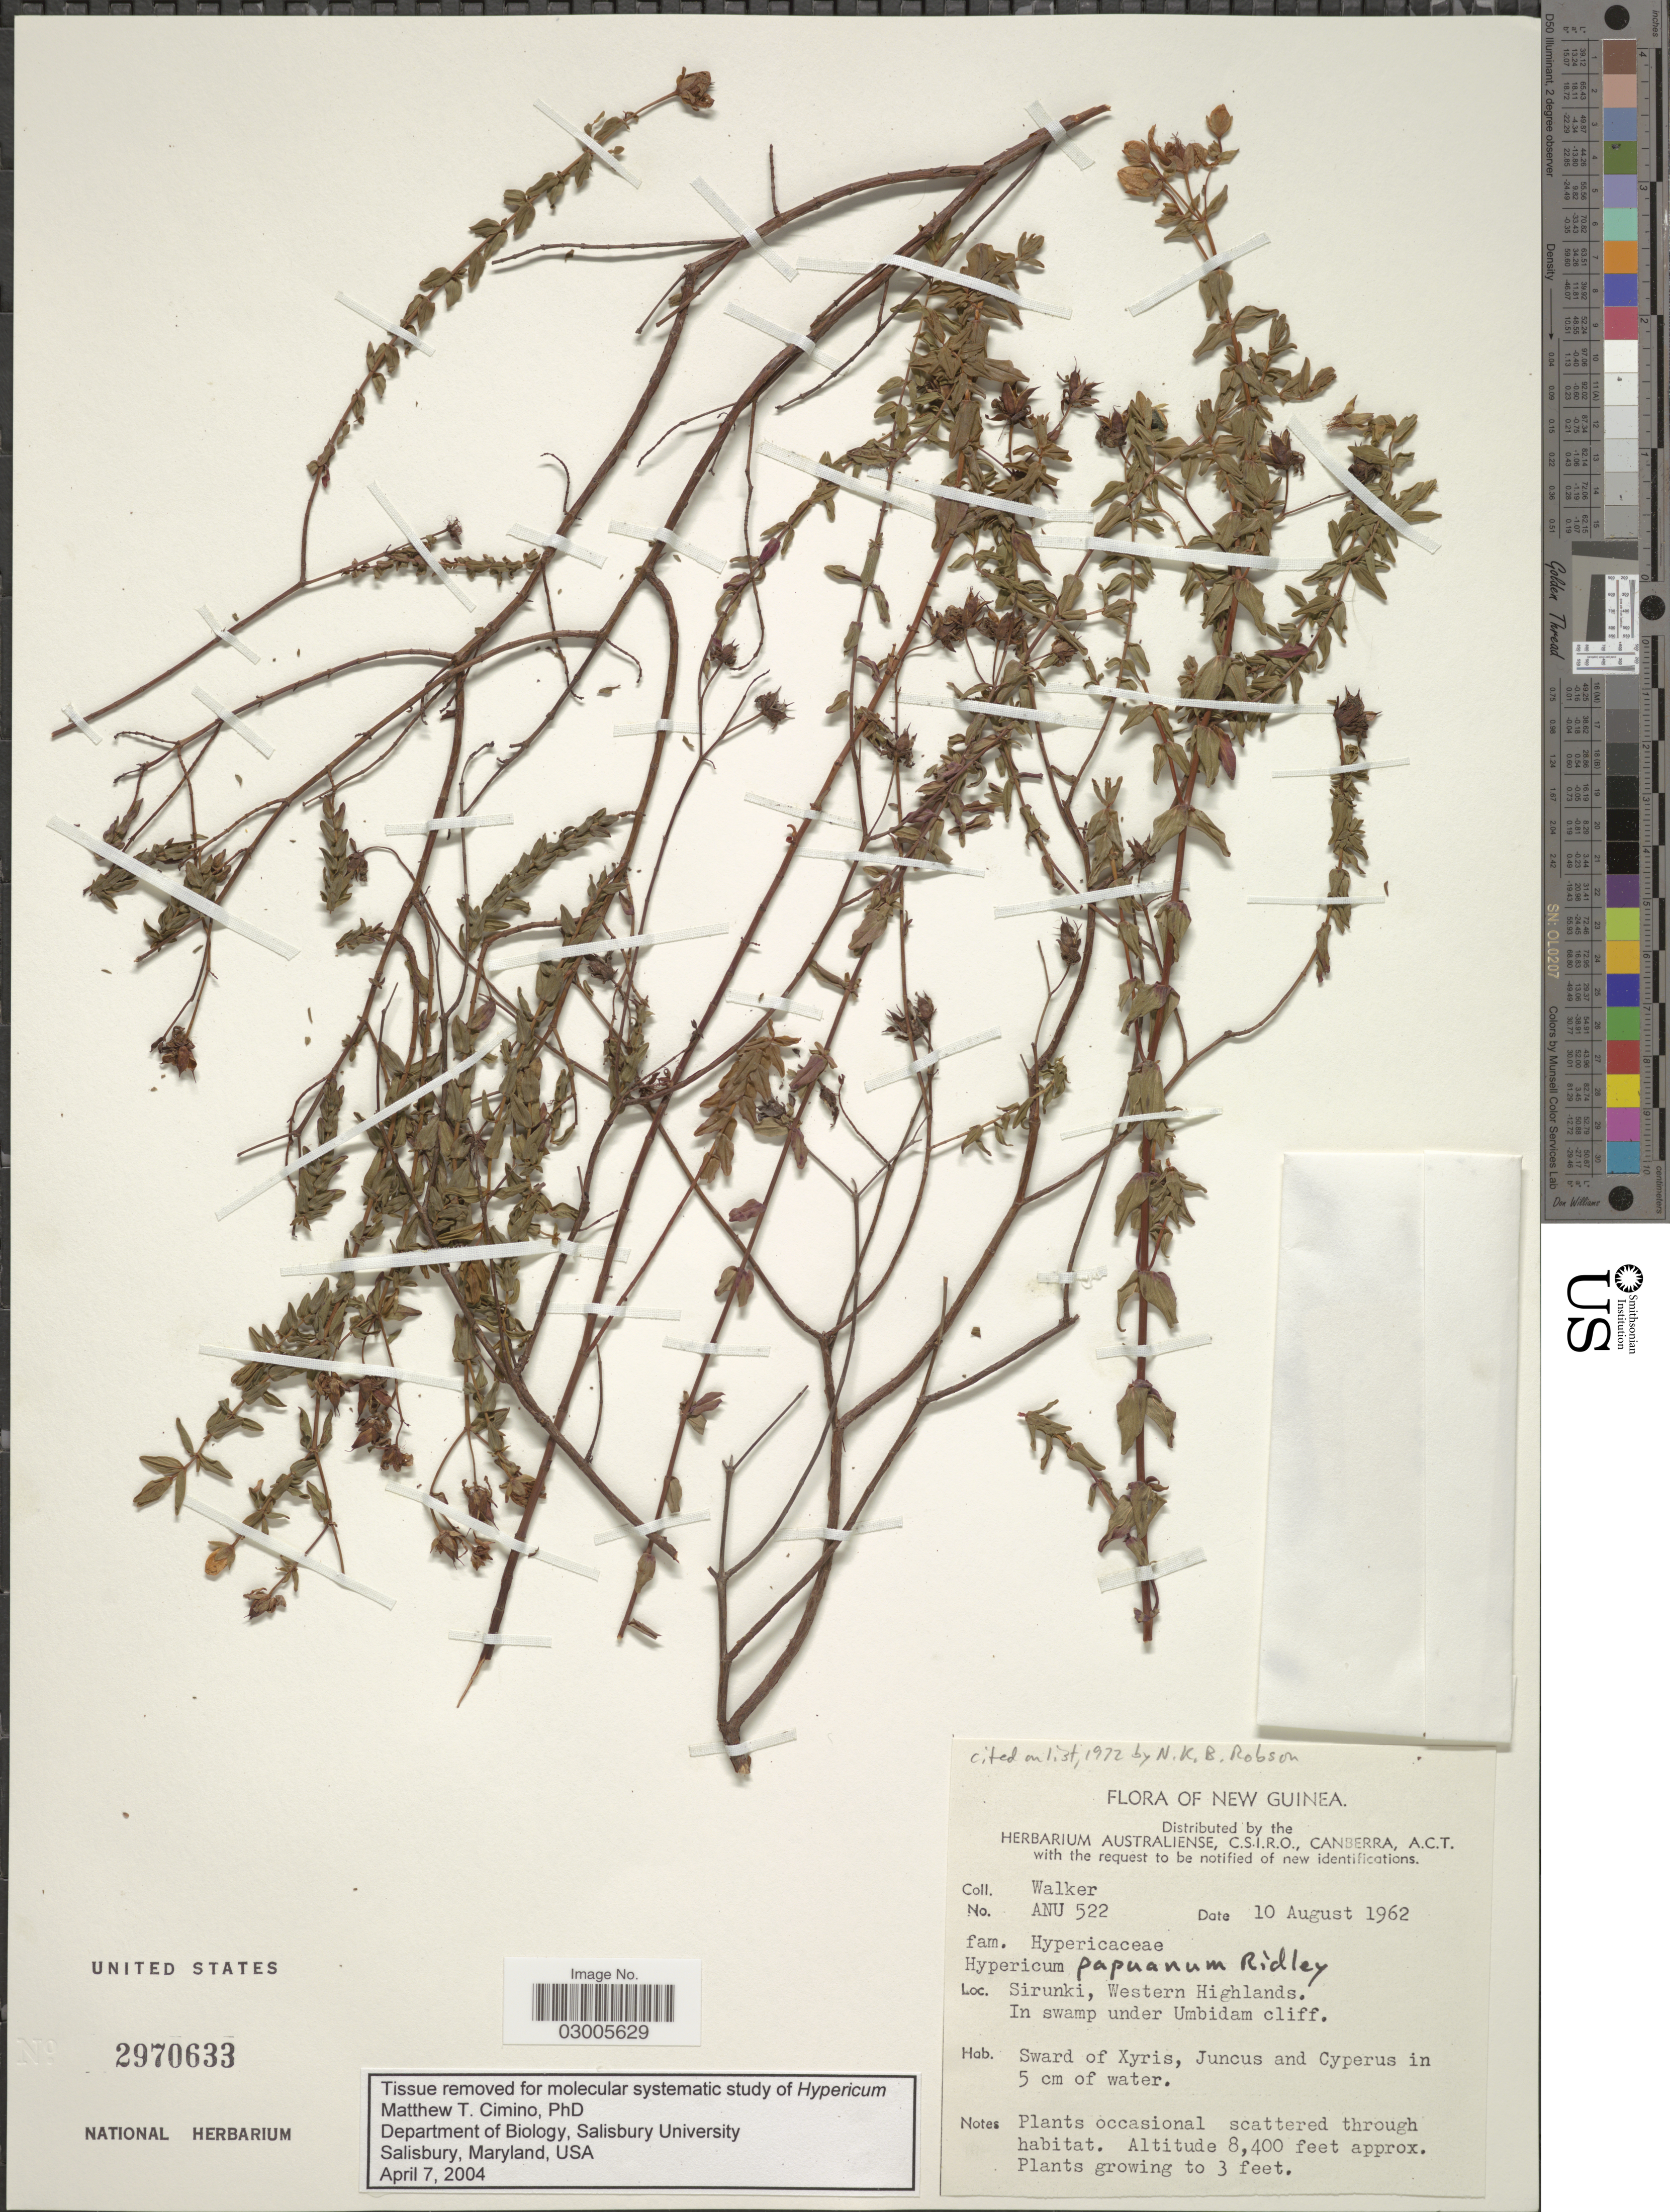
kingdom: Plantae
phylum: Tracheophyta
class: Magnoliopsida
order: Malpighiales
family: Hypericaceae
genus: Hypericum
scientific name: Hypericum papuanum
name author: Ridl.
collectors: -. Walker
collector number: ANU522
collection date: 1962-08-10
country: Papua New Guinea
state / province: Manus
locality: New Guinea, Sirunki, Western Highlands. In swamp under Umbidam cliff.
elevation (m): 2560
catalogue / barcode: US 2970633